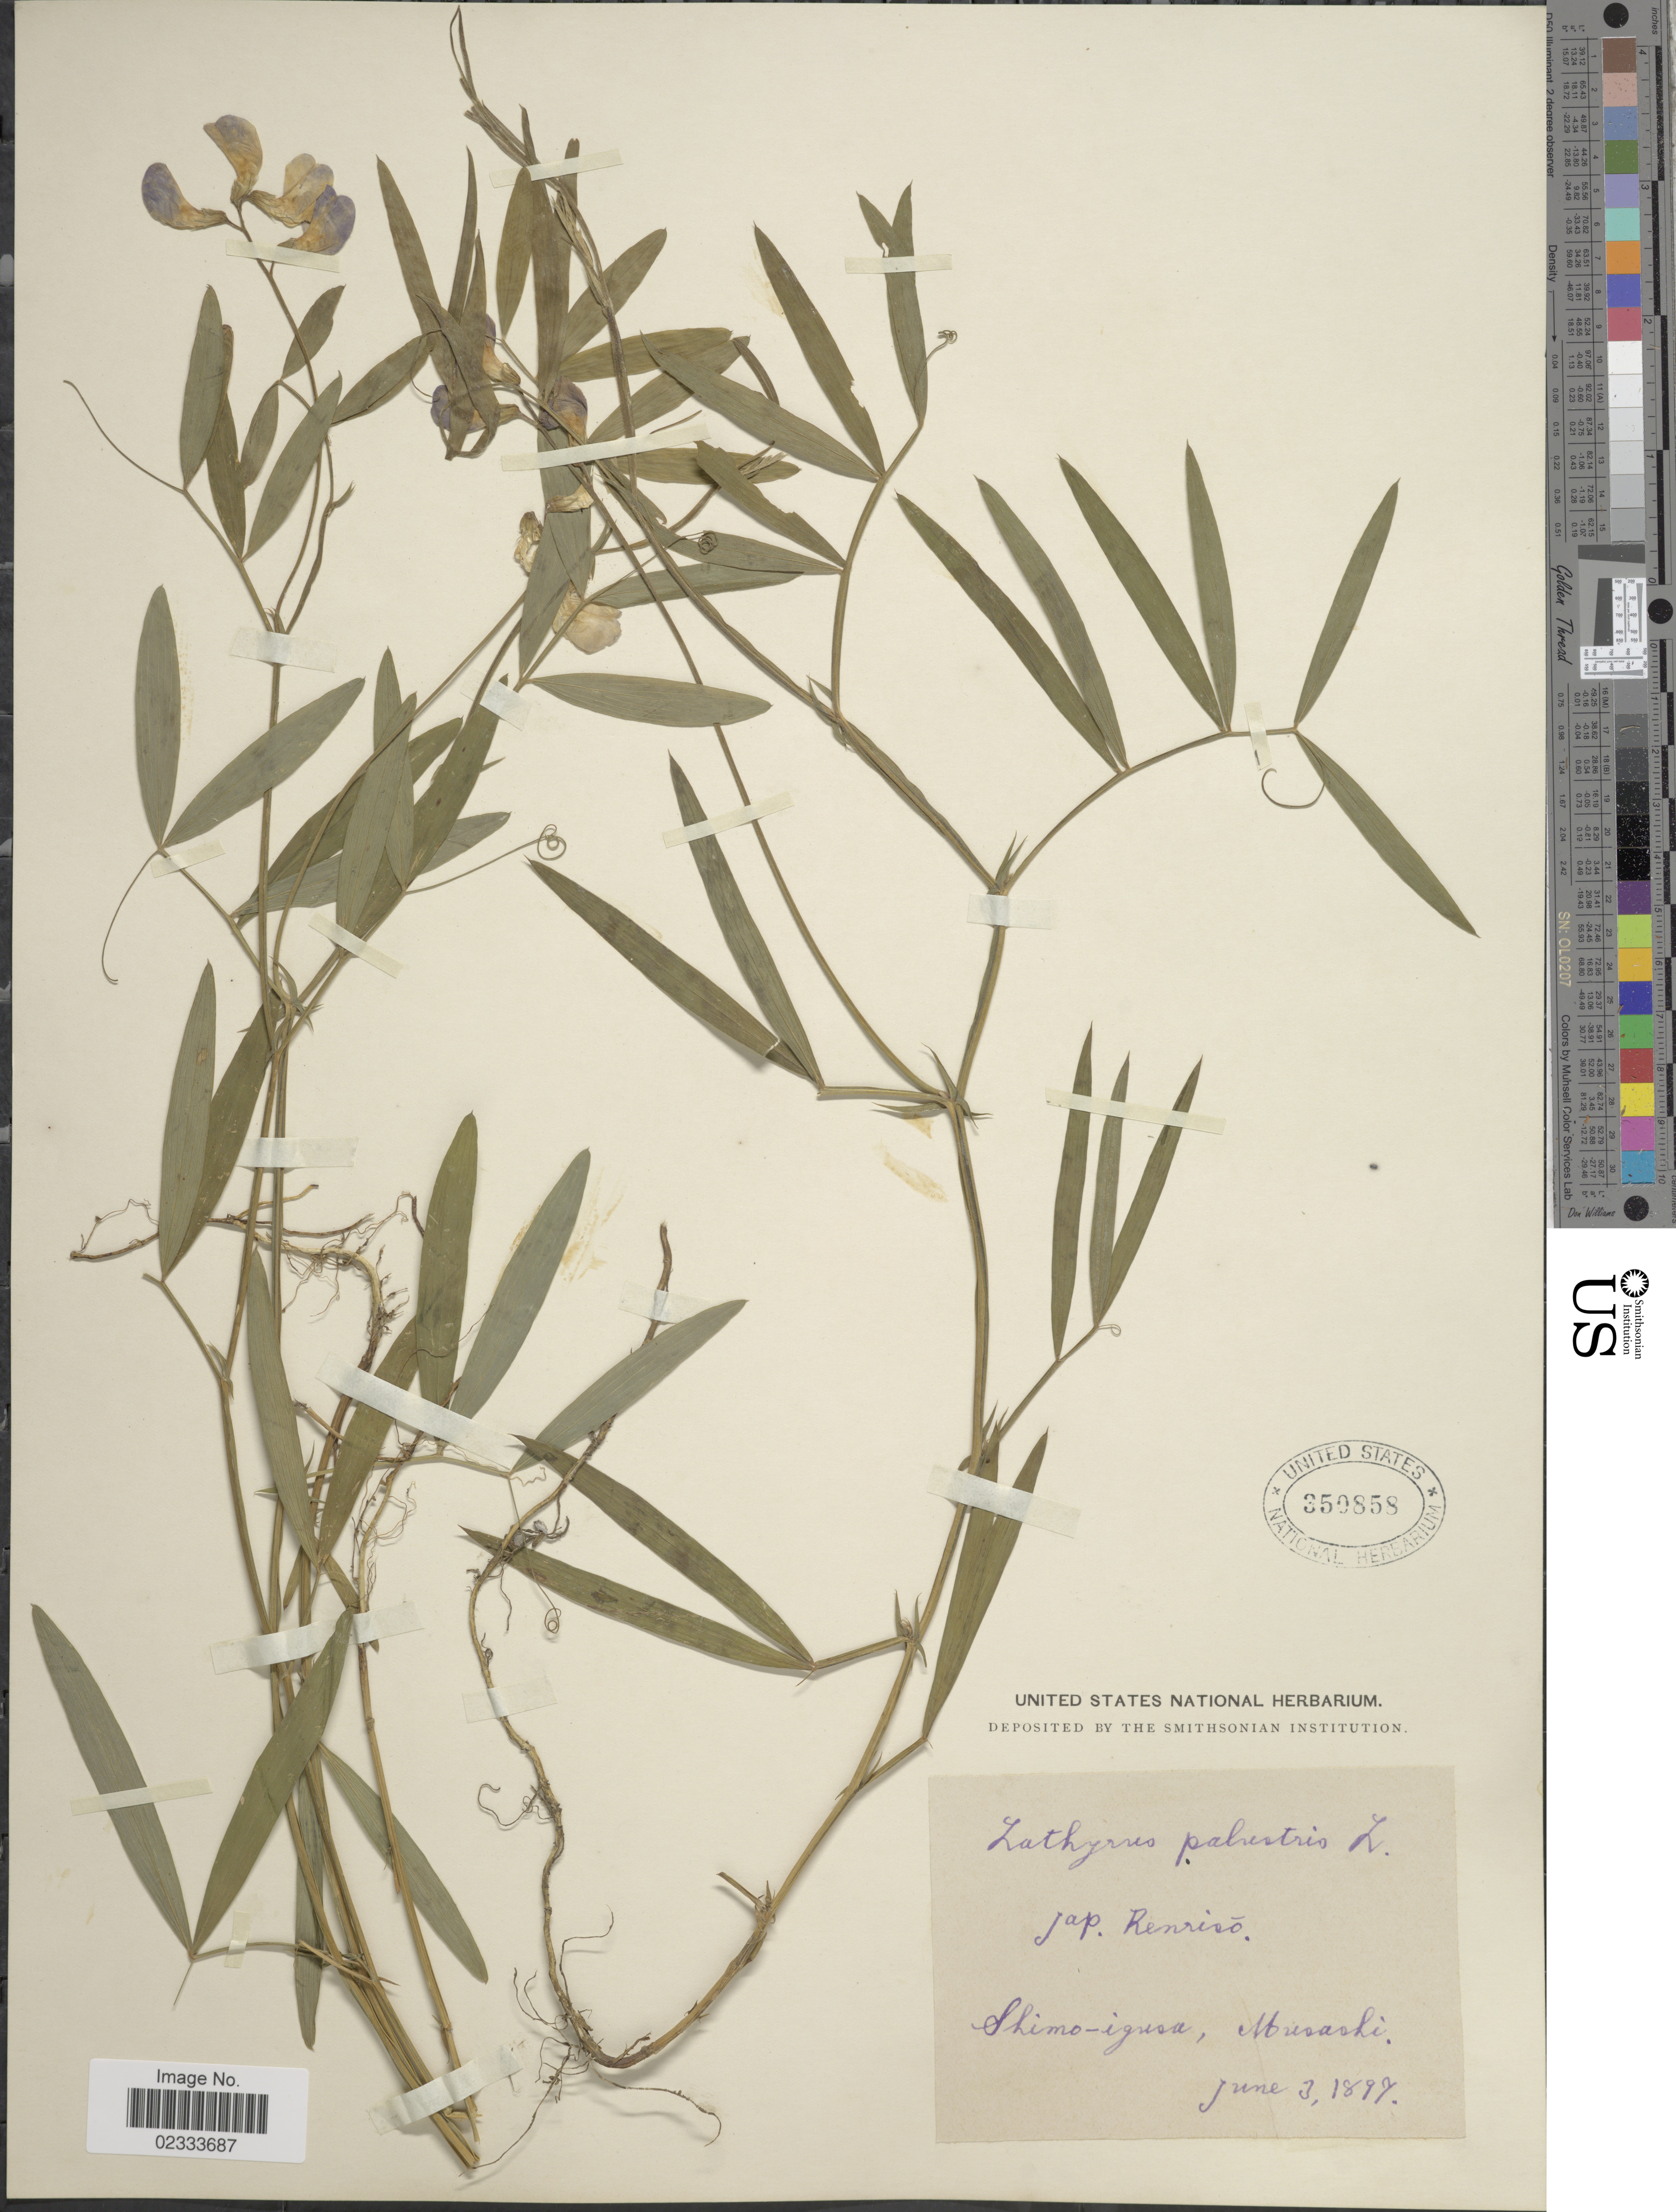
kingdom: Plantae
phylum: Tracheophyta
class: Magnoliopsida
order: Fabales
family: Fabaceae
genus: Lathyrus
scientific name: Lathyrus palustris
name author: L.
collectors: ex herb. United States National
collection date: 1897-06-03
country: Japan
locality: Renriso, Shimo-igusa, Musashi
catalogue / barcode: US 350858